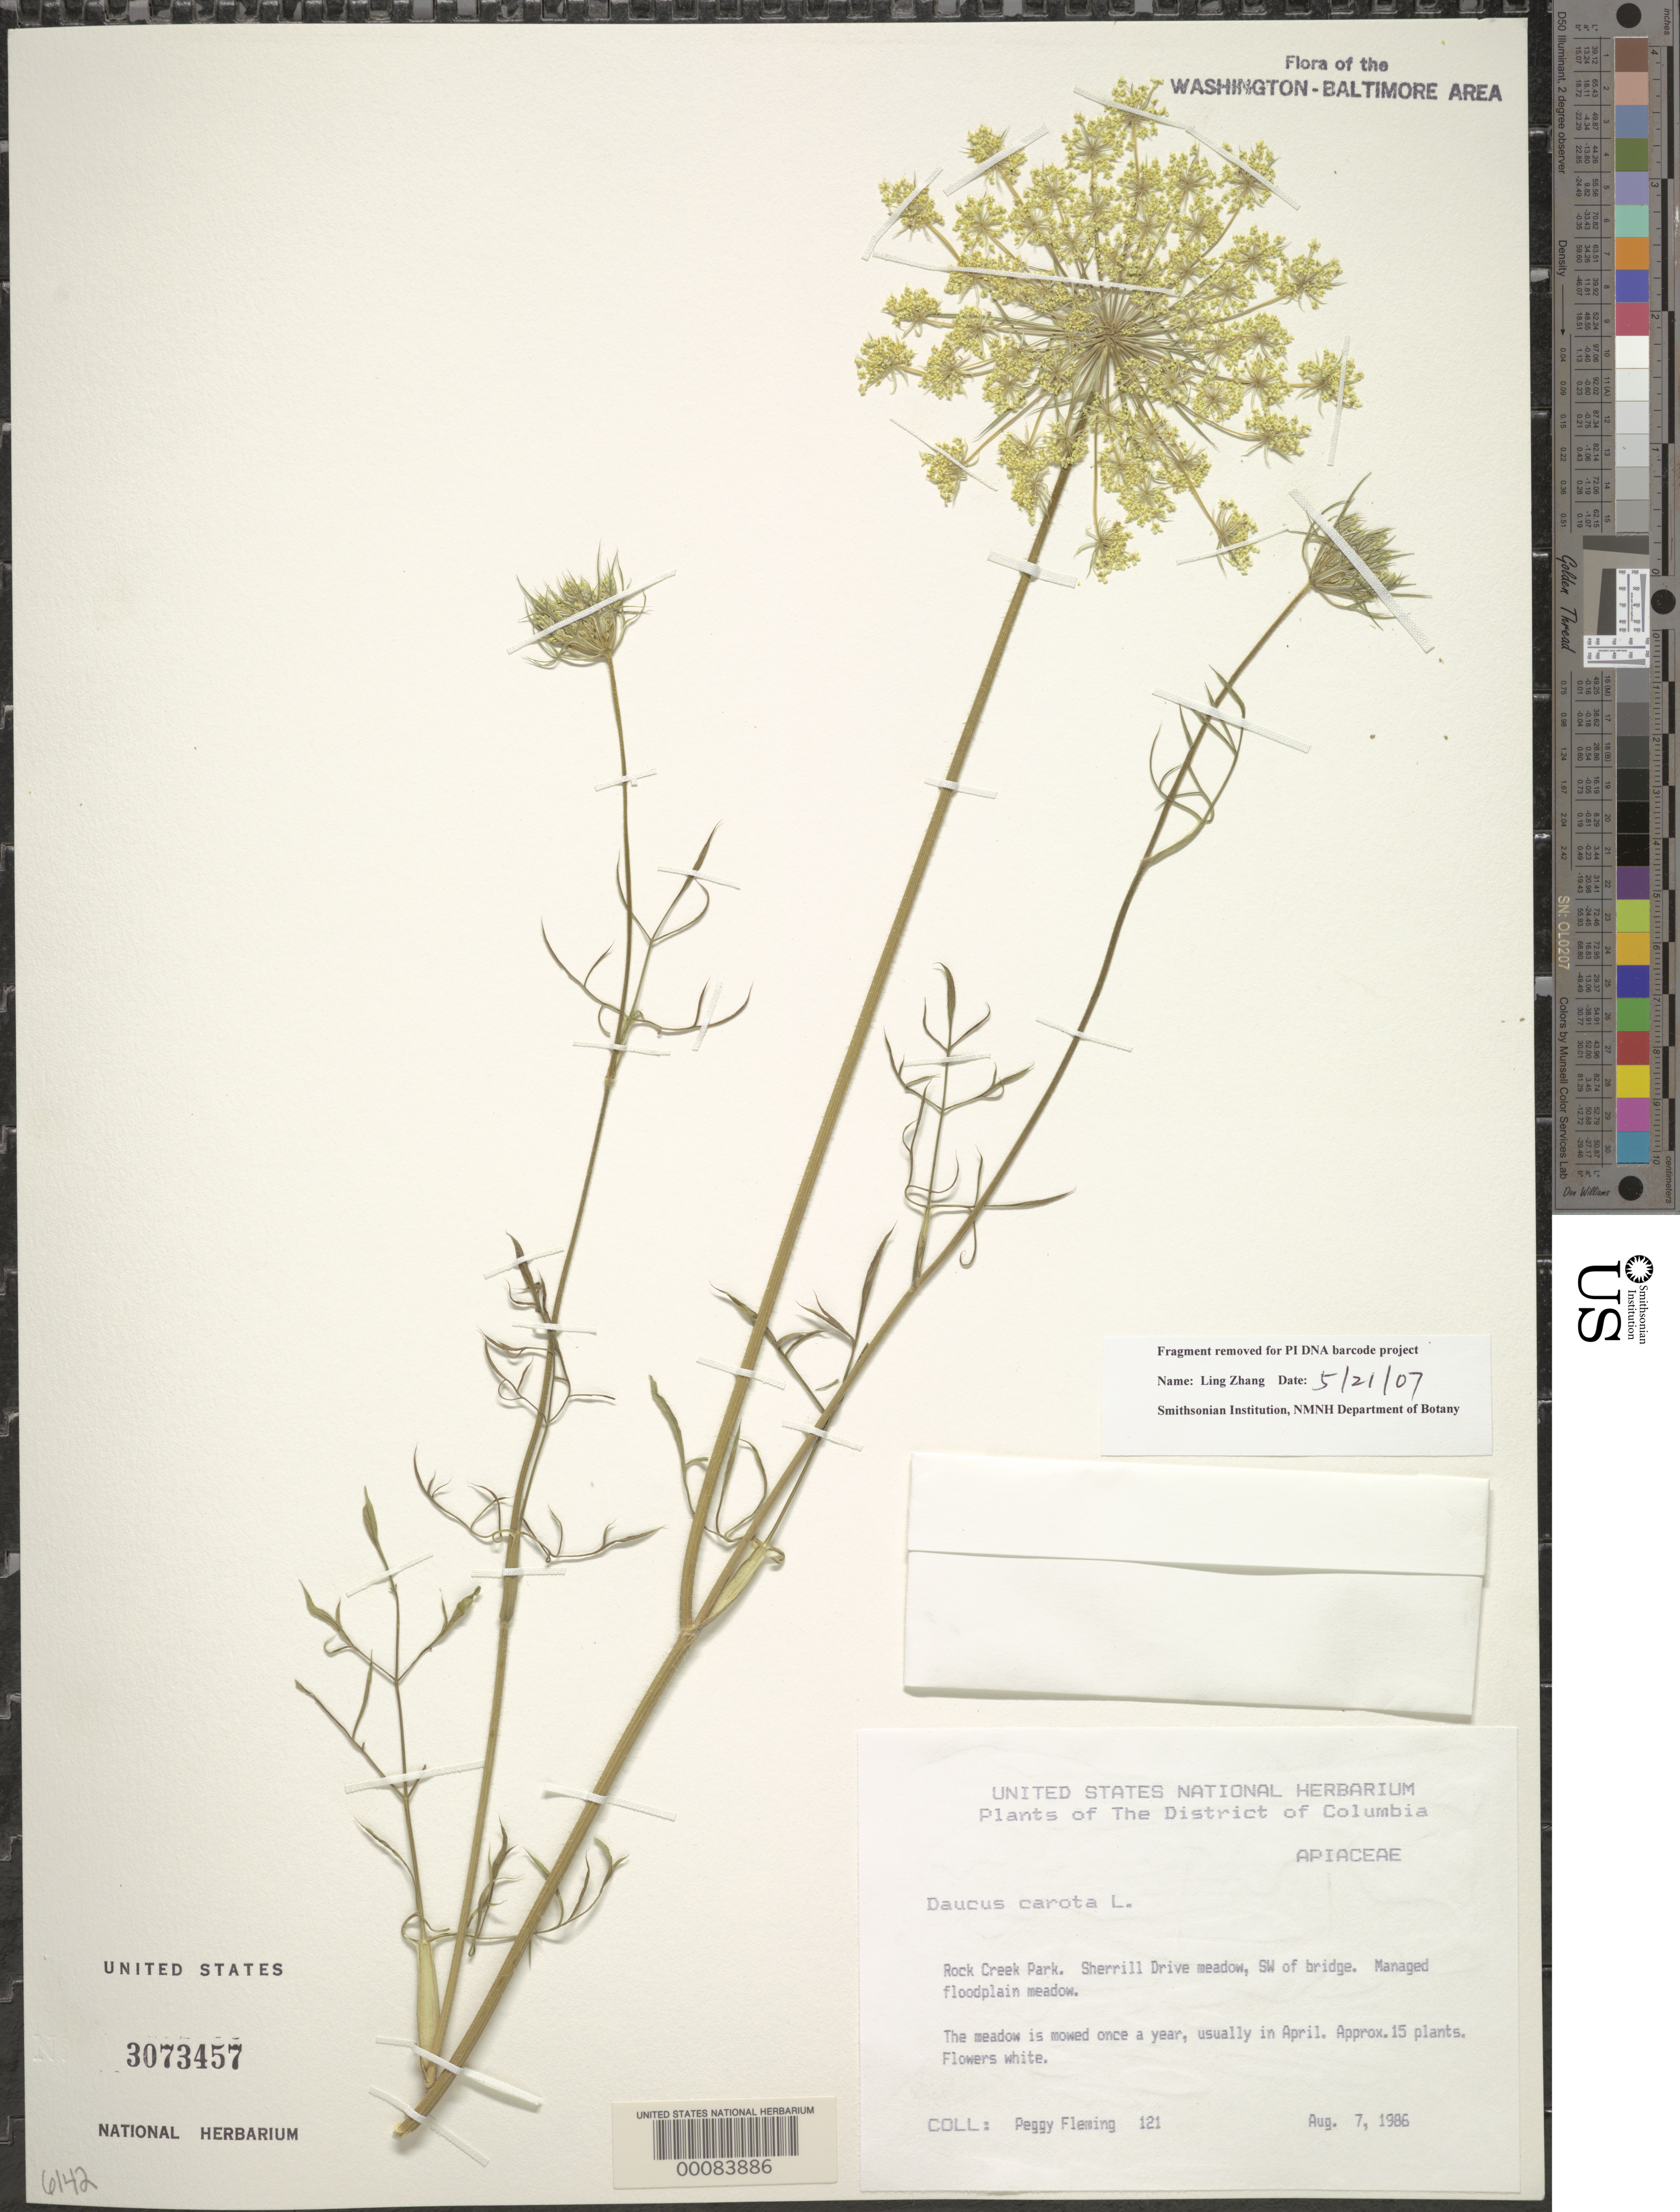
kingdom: Plantae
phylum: Tracheophyta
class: Magnoliopsida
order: Apiales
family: Apiaceae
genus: Daucus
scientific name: Daucus carota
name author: L.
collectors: P. Fleming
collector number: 121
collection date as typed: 07 Aug 1986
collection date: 1986-08-07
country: United States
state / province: District of Columbia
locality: Rock Creek Park. Sherrill Drive meadow, SW of Bridge.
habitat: Managed floodplain meadow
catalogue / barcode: US 3073457